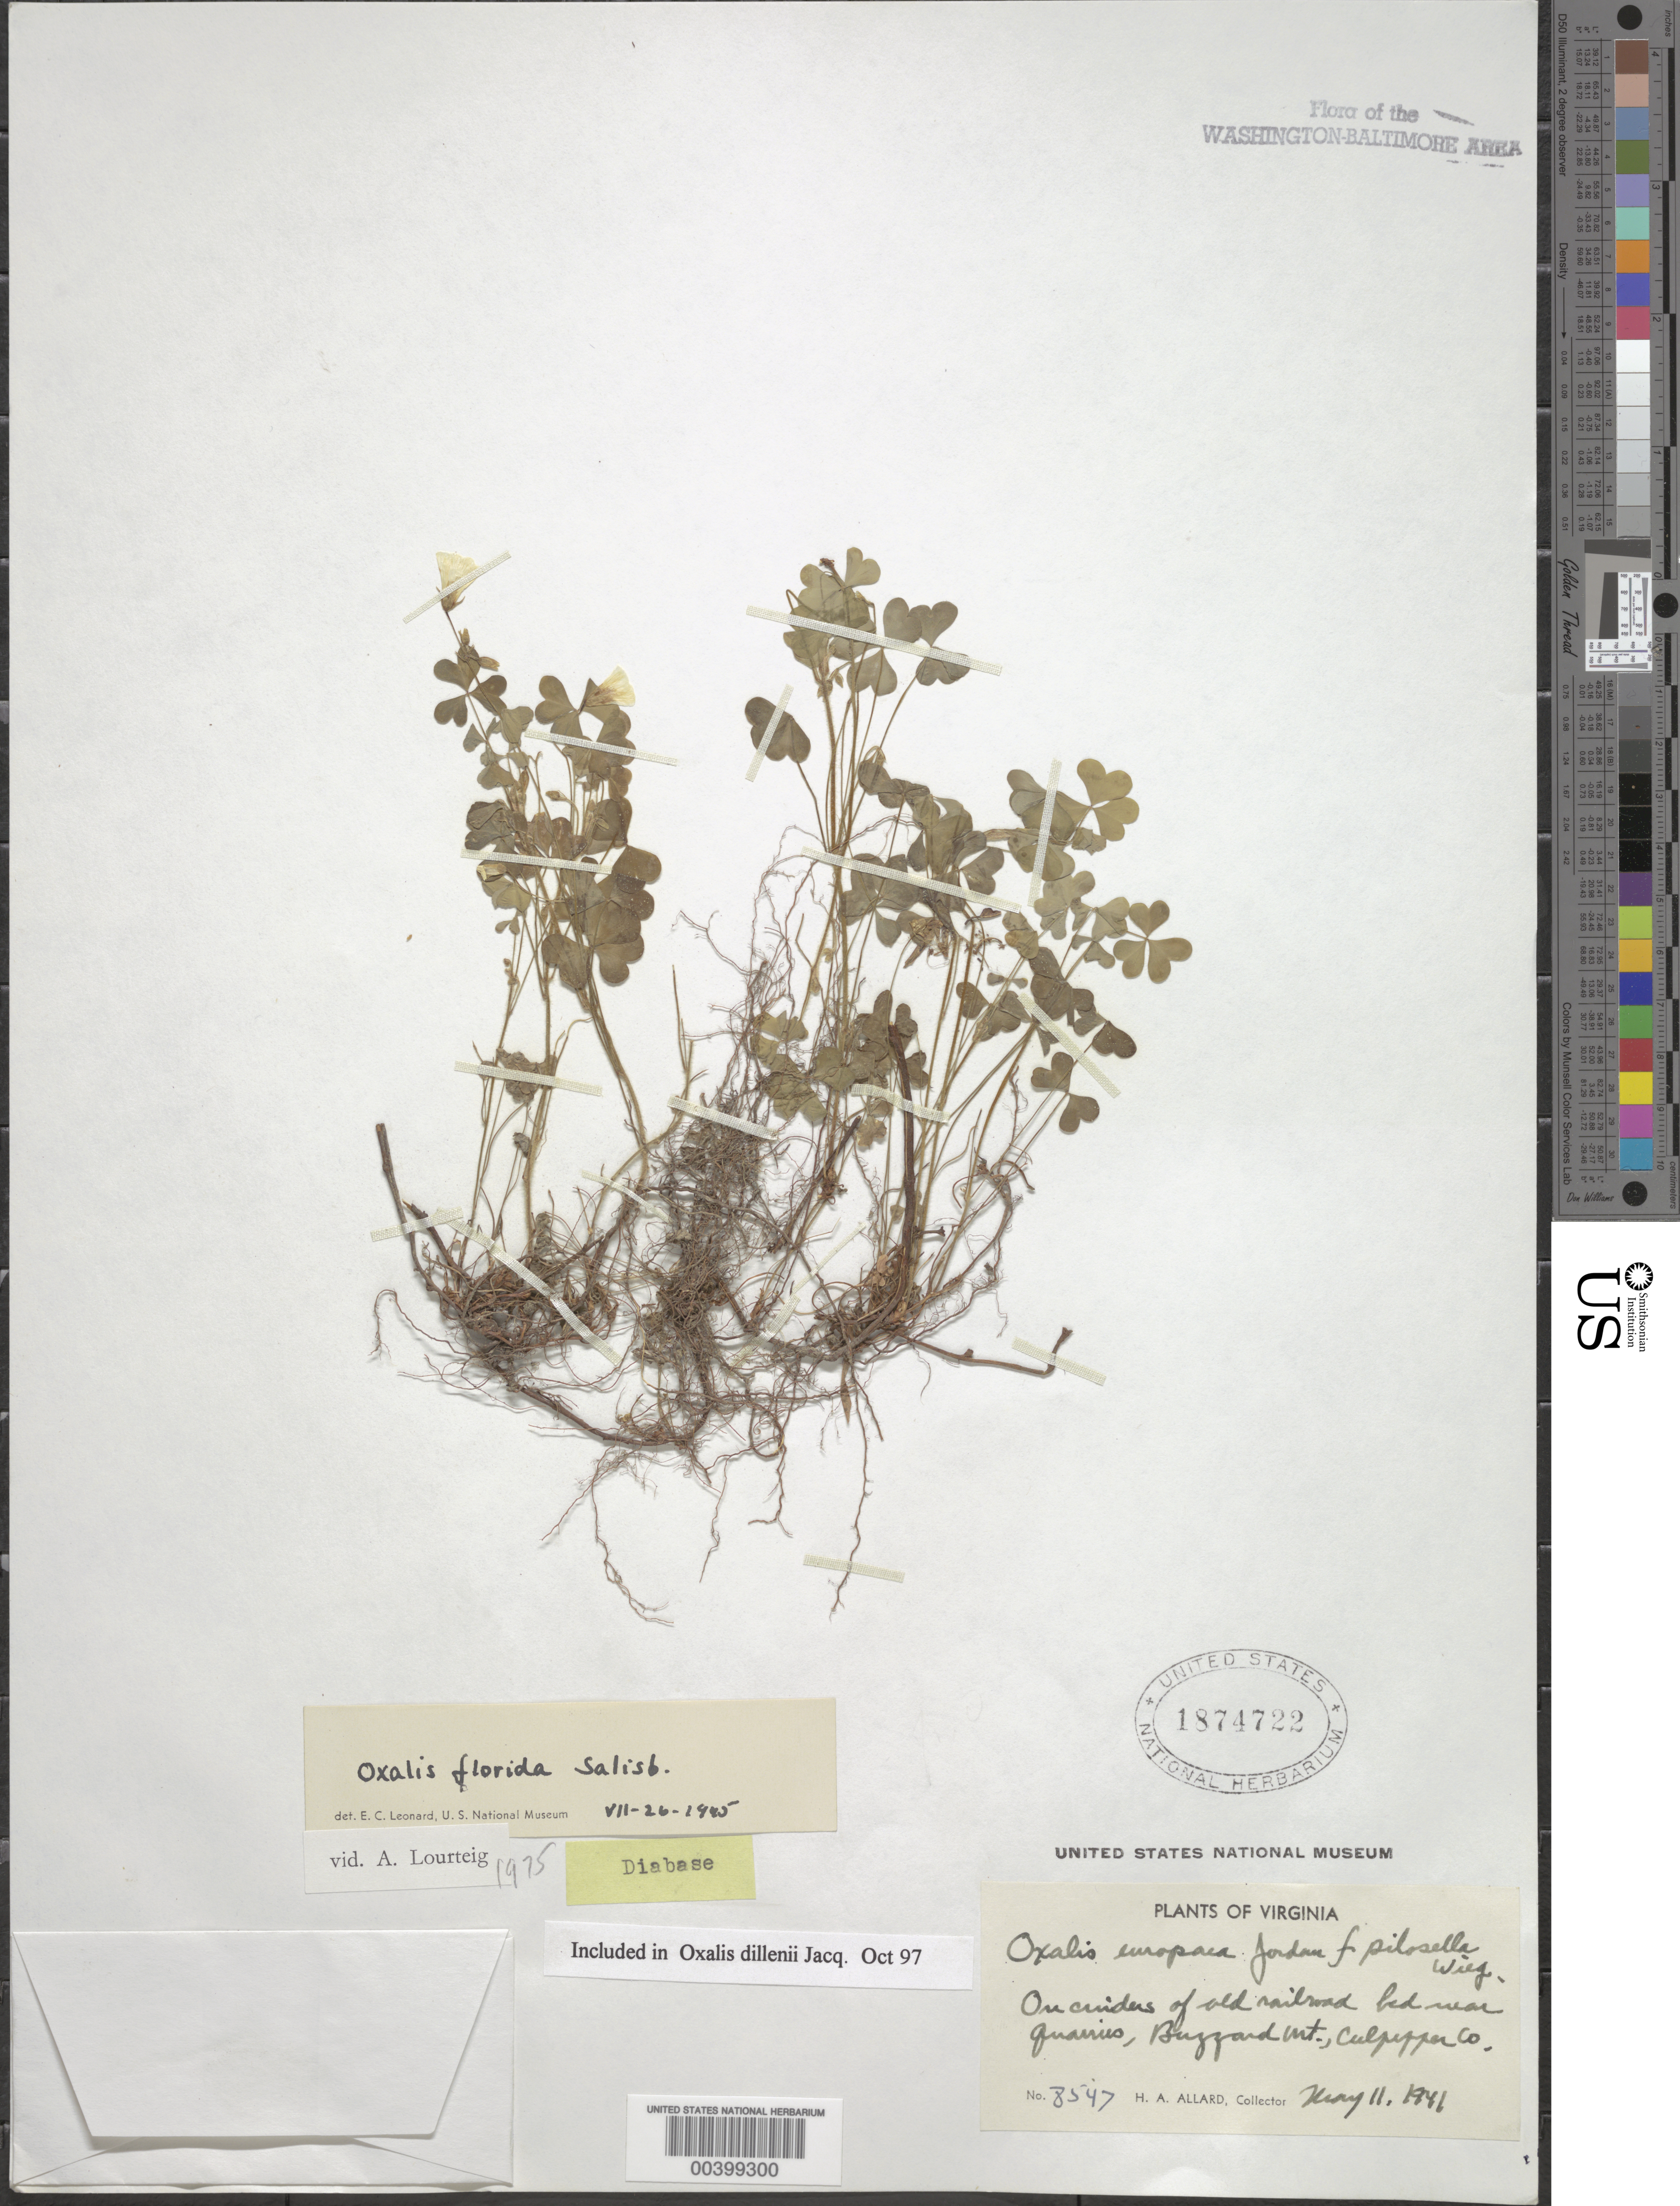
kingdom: Plantae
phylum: Tracheophyta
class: Magnoliopsida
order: Oxalidales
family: Oxalidaceae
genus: Oxalis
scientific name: Oxalis dillenii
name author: Jacq.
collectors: H. A. Allard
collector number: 8547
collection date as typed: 11 May 1941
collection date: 1941-05-11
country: United States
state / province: Virginia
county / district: Culpeper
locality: Buzzard Mountain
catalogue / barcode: US 1874722